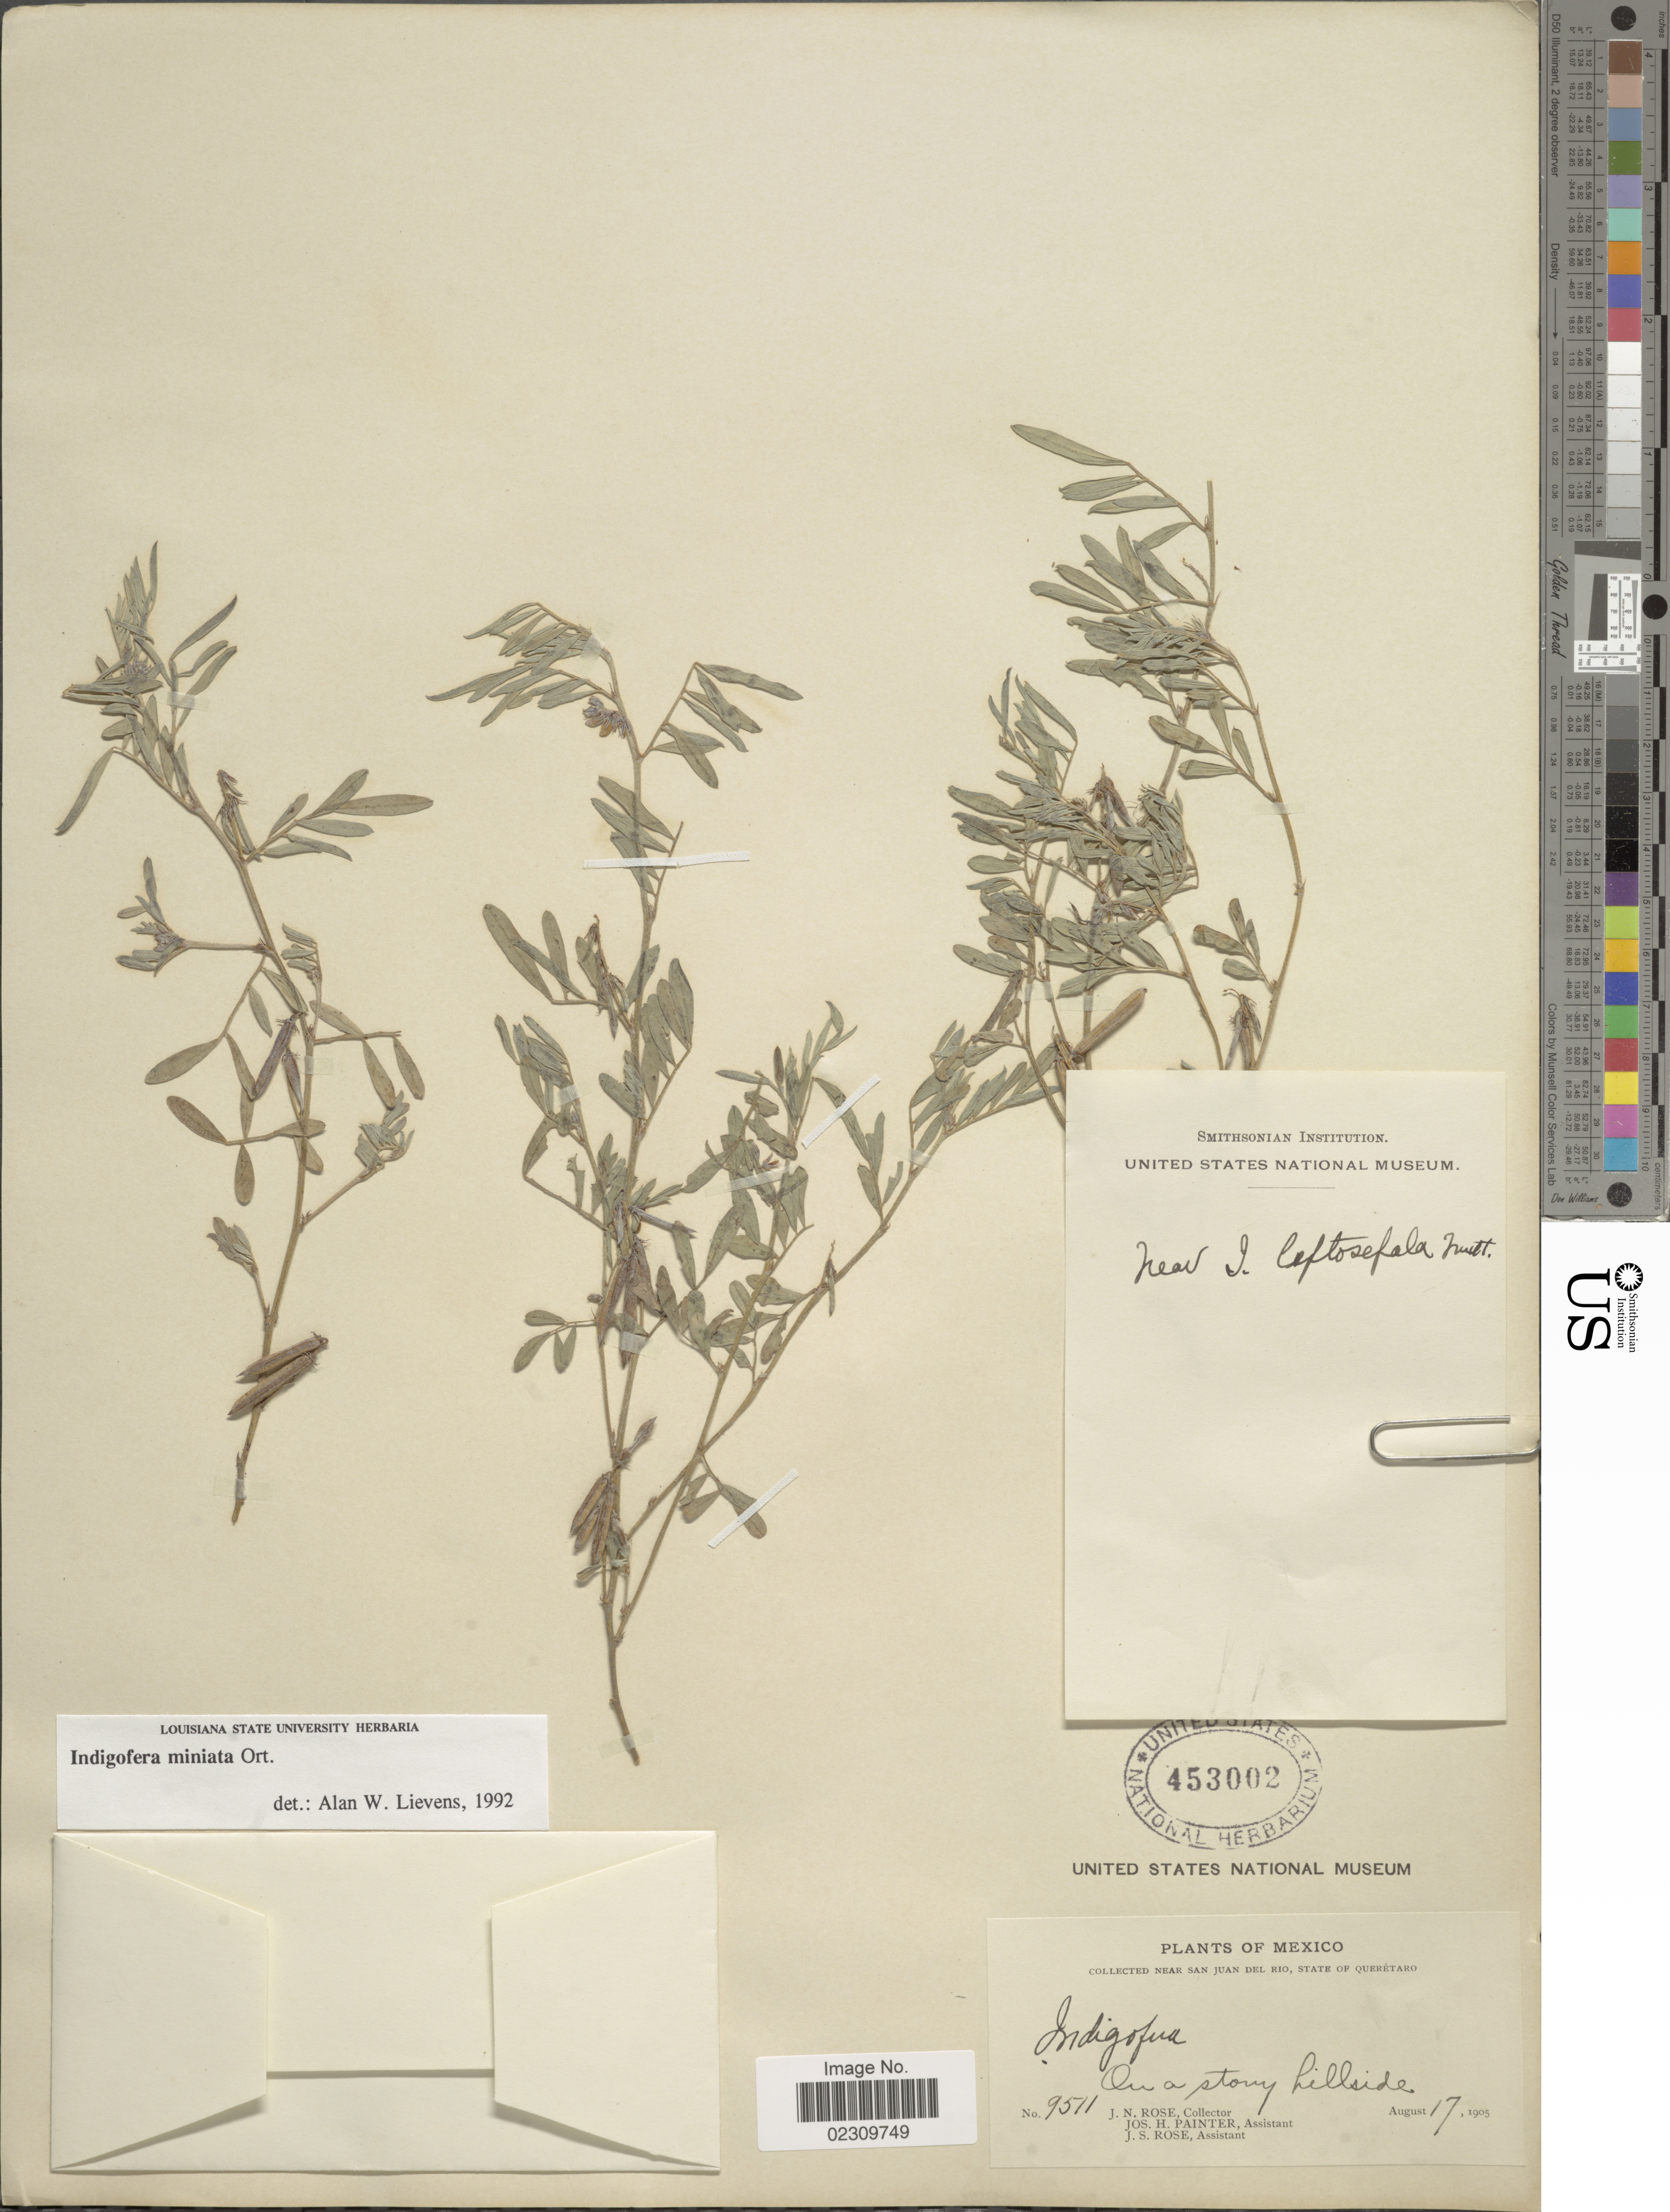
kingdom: Plantae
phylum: Tracheophyta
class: Magnoliopsida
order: Fabales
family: Fabaceae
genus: Indigofera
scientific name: Indigofera miniata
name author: Orteg.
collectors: J. N. Rose, J. H. Painter & J. S. Rose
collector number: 9511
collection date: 1905-08-17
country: Mexico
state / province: Querétaro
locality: Near San Juan Del Rio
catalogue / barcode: US 453002